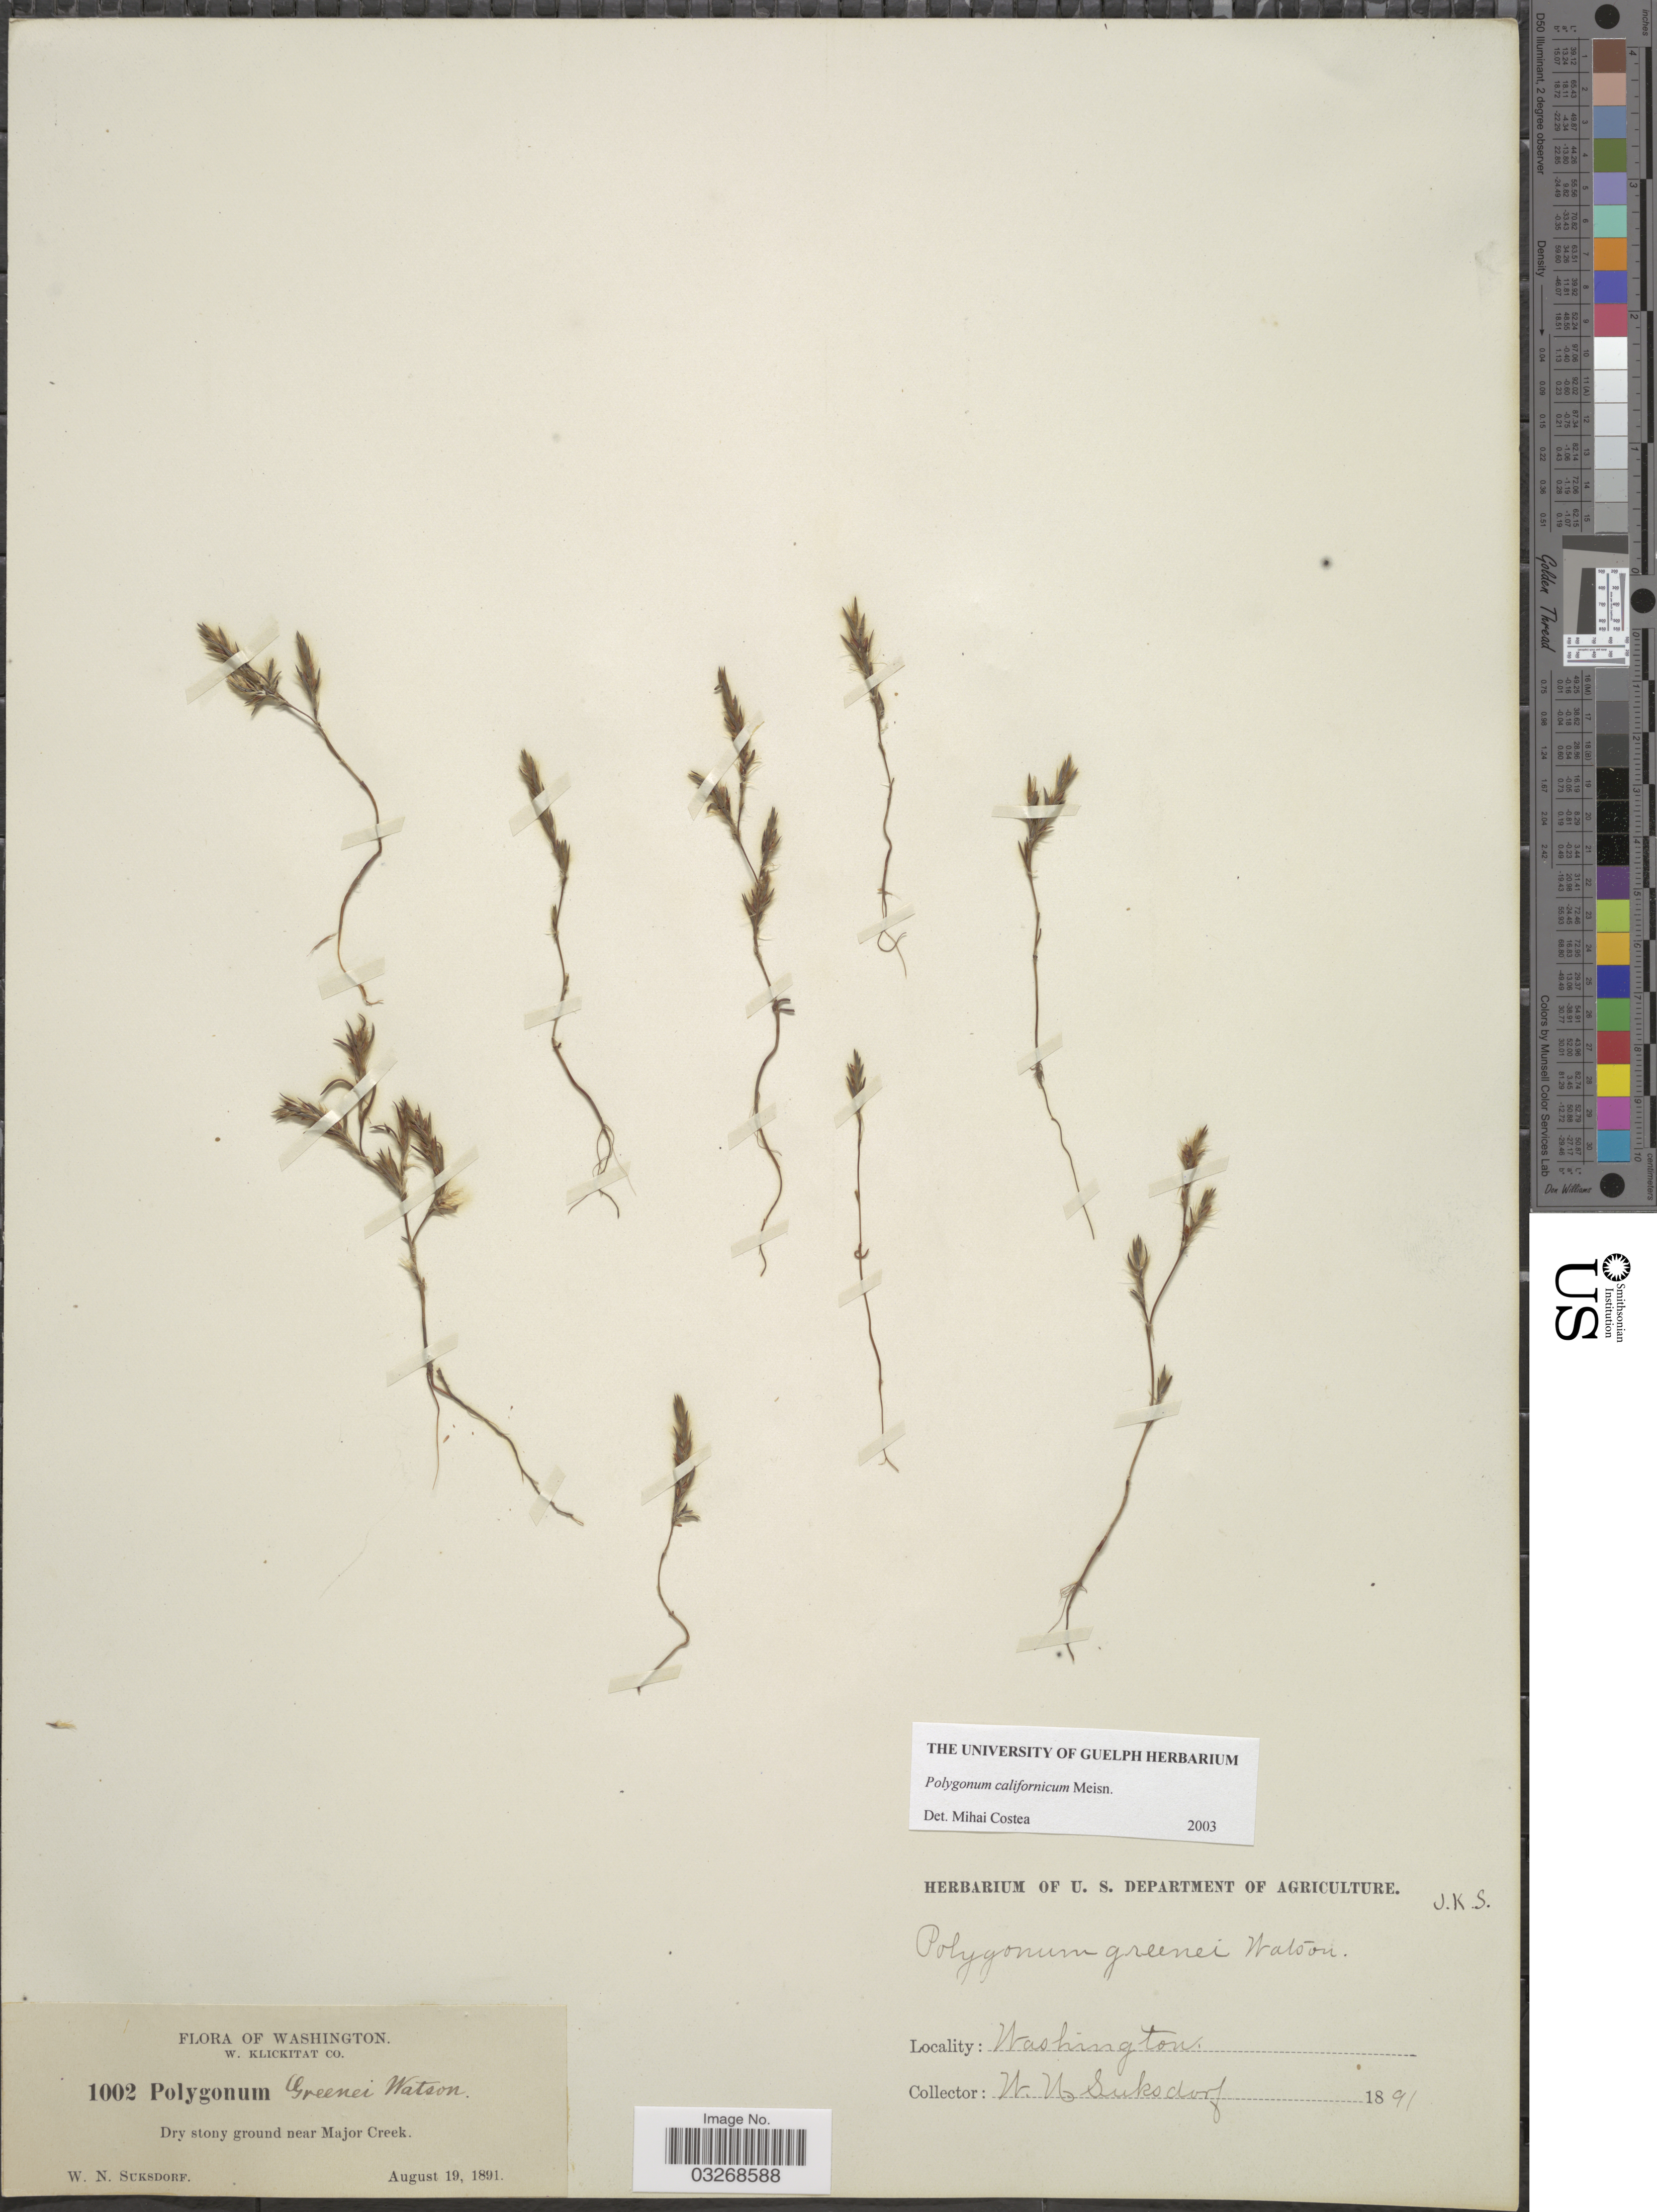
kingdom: Plantae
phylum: Tracheophyta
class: Magnoliopsida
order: Caryophyllales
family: Polygonaceae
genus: Polygonum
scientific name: Polygonum californicum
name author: Meisn.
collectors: W. N. Suksdorf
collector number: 1002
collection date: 1891-08-19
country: United States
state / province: Washington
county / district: Klickitat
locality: W. Klickitat Co. Dry stony ground near Major Creek.